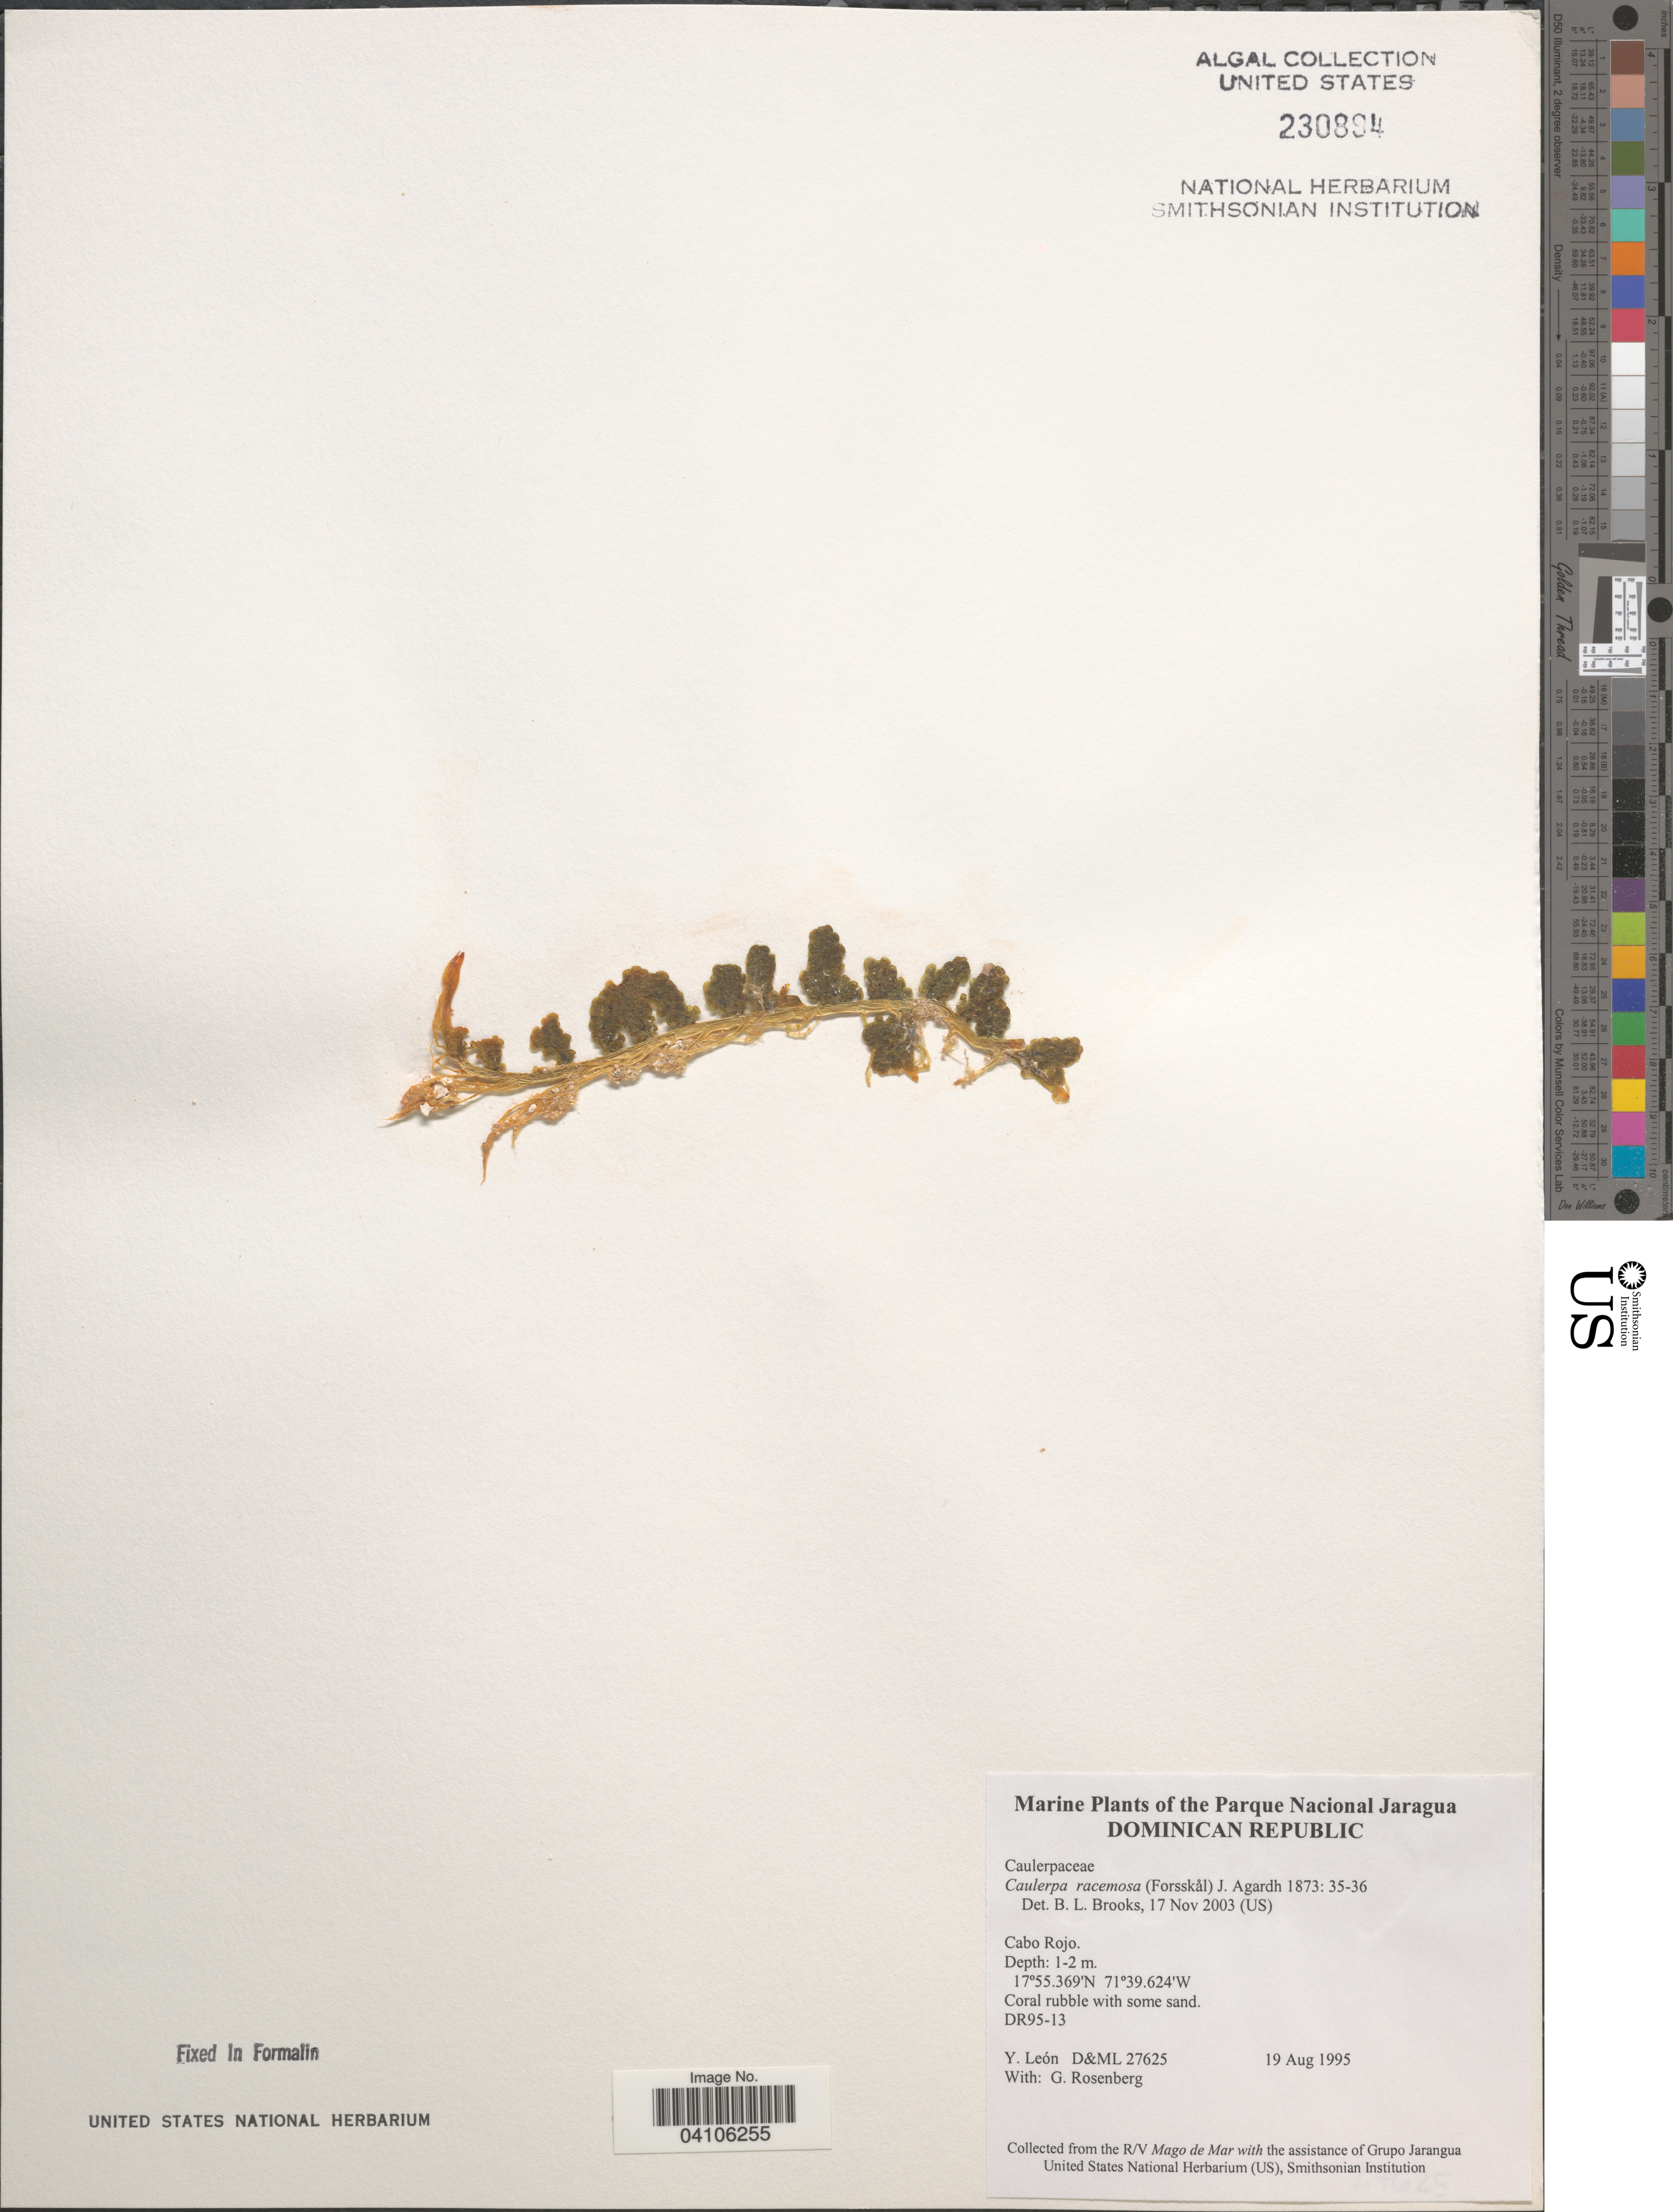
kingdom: Plantae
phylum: Chlorophyta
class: Ulvophyceae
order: Bryopsidales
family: Caulerpaceae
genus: Caulerpa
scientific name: Caulerpa racemosa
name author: (Forssk.) J. Agardh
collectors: Y. León & G. Rosenberg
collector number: D&ML27625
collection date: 1995-08-19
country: Dominican Republic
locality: Parque Nacional Jaragua. Cabo Rojo. DR95-13.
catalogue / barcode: US 230894